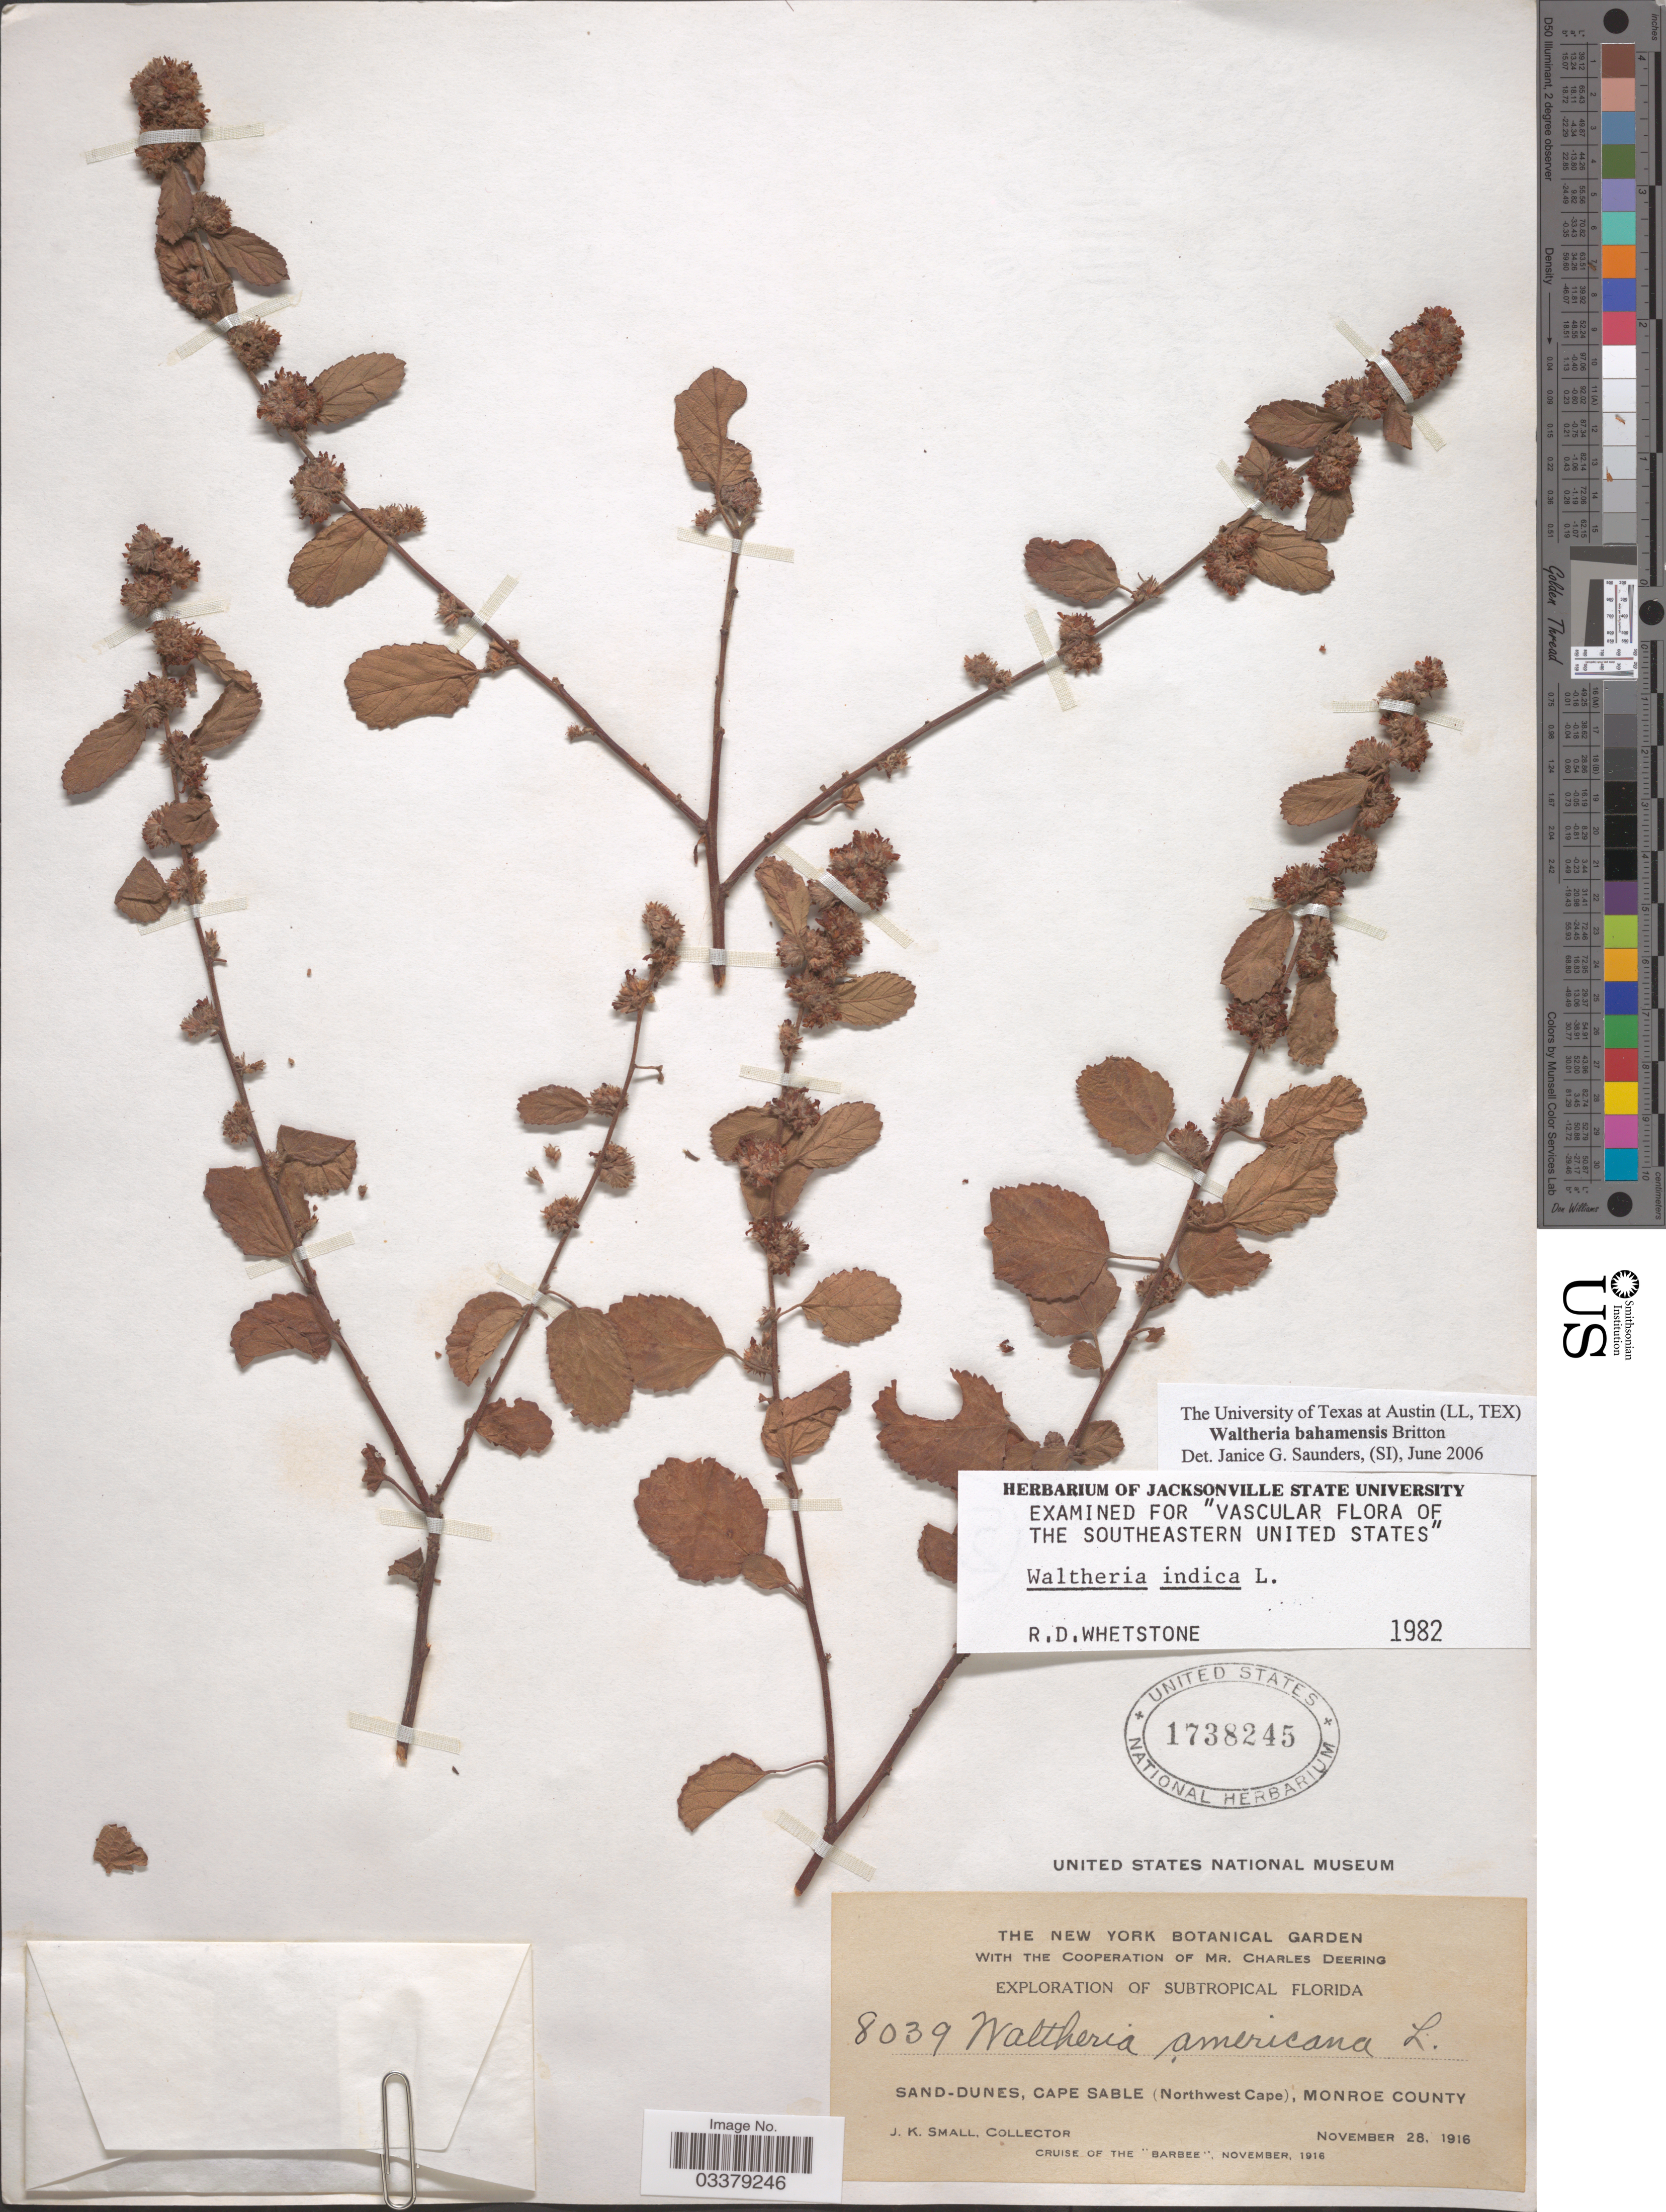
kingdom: Plantae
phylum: Tracheophyta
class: Magnoliopsida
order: Malvales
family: Malvaceae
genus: Waltheria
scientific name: Waltheria bahamensis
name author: Britton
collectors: J. K. Small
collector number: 8039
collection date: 1916-11-28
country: United States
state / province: Florida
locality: Subtropical Florida. Sand-dunes, Cape Sable (Northwest Cape), Monroe County.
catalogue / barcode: US 1738245